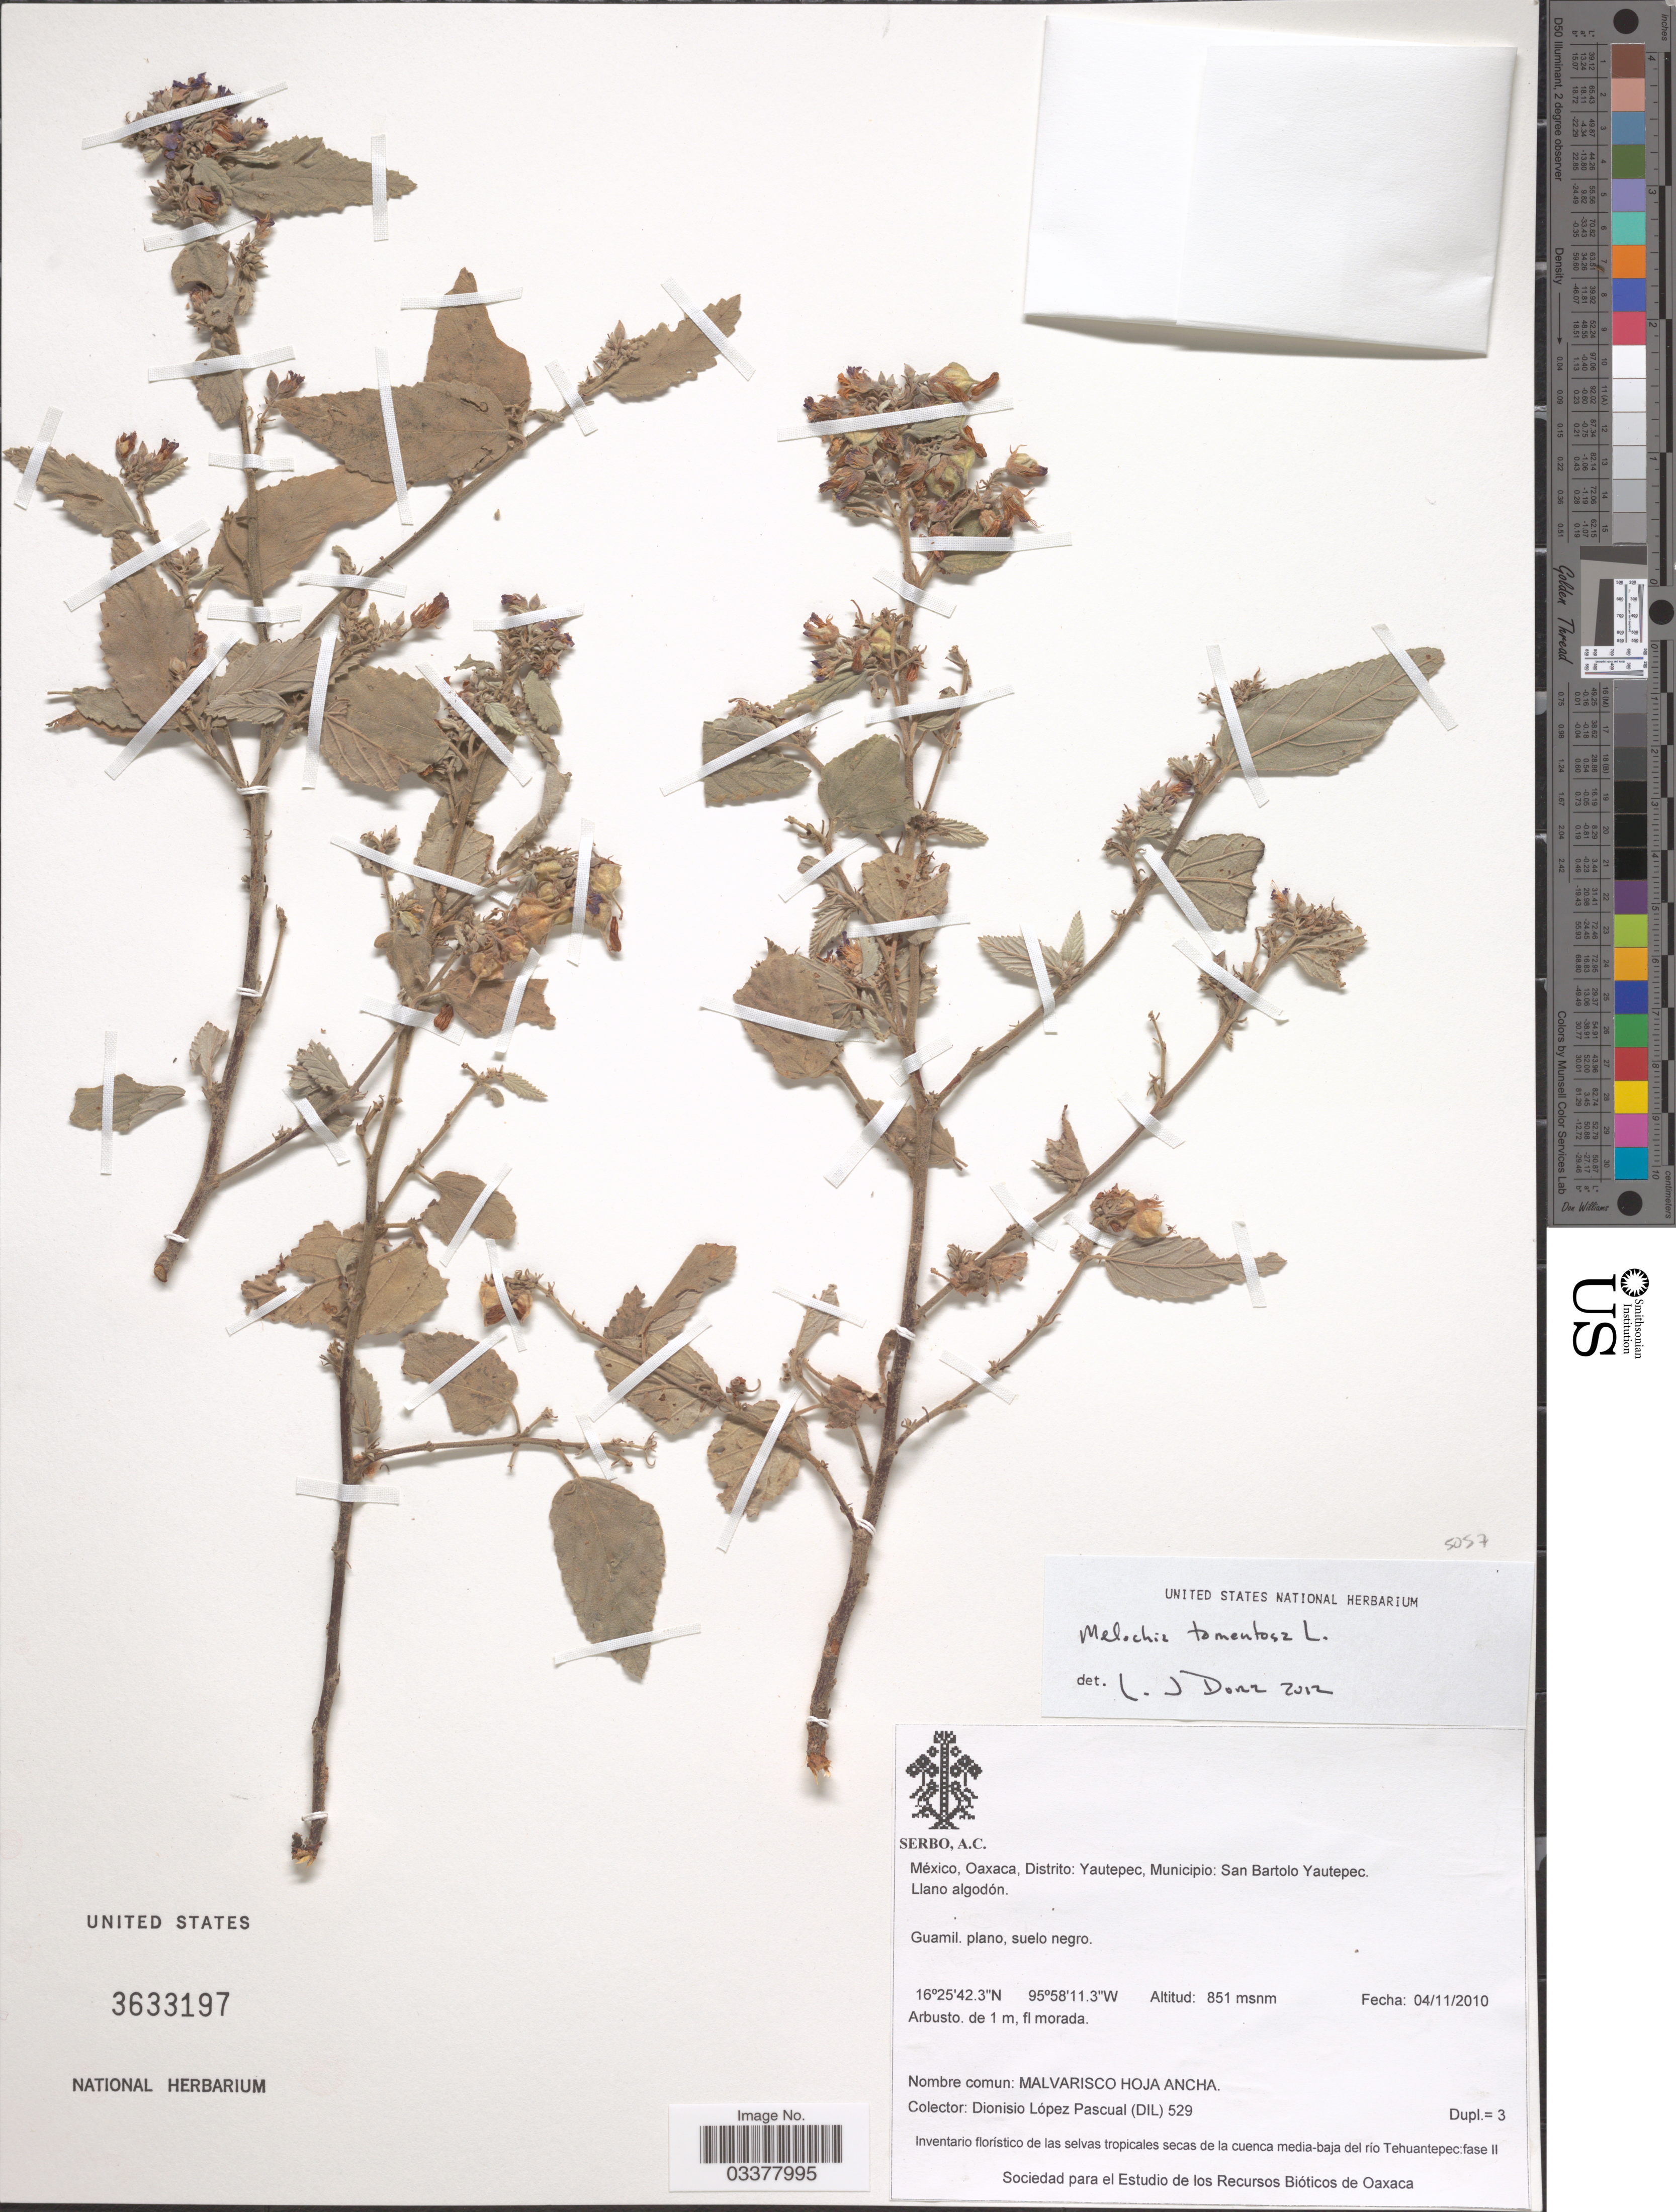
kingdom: Plantae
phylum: Tracheophyta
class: Magnoliopsida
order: Malvales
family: Malvaceae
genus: Melochia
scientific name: Melochia tomentosa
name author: L.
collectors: D. Lopez Pascual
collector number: (DIL)529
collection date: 2010-11-04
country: Mexico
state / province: Oaxaca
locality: Distrito: Yautepec, Municipio: San Bartolo Yautepec. Llano algodón.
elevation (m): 851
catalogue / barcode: US 3633197